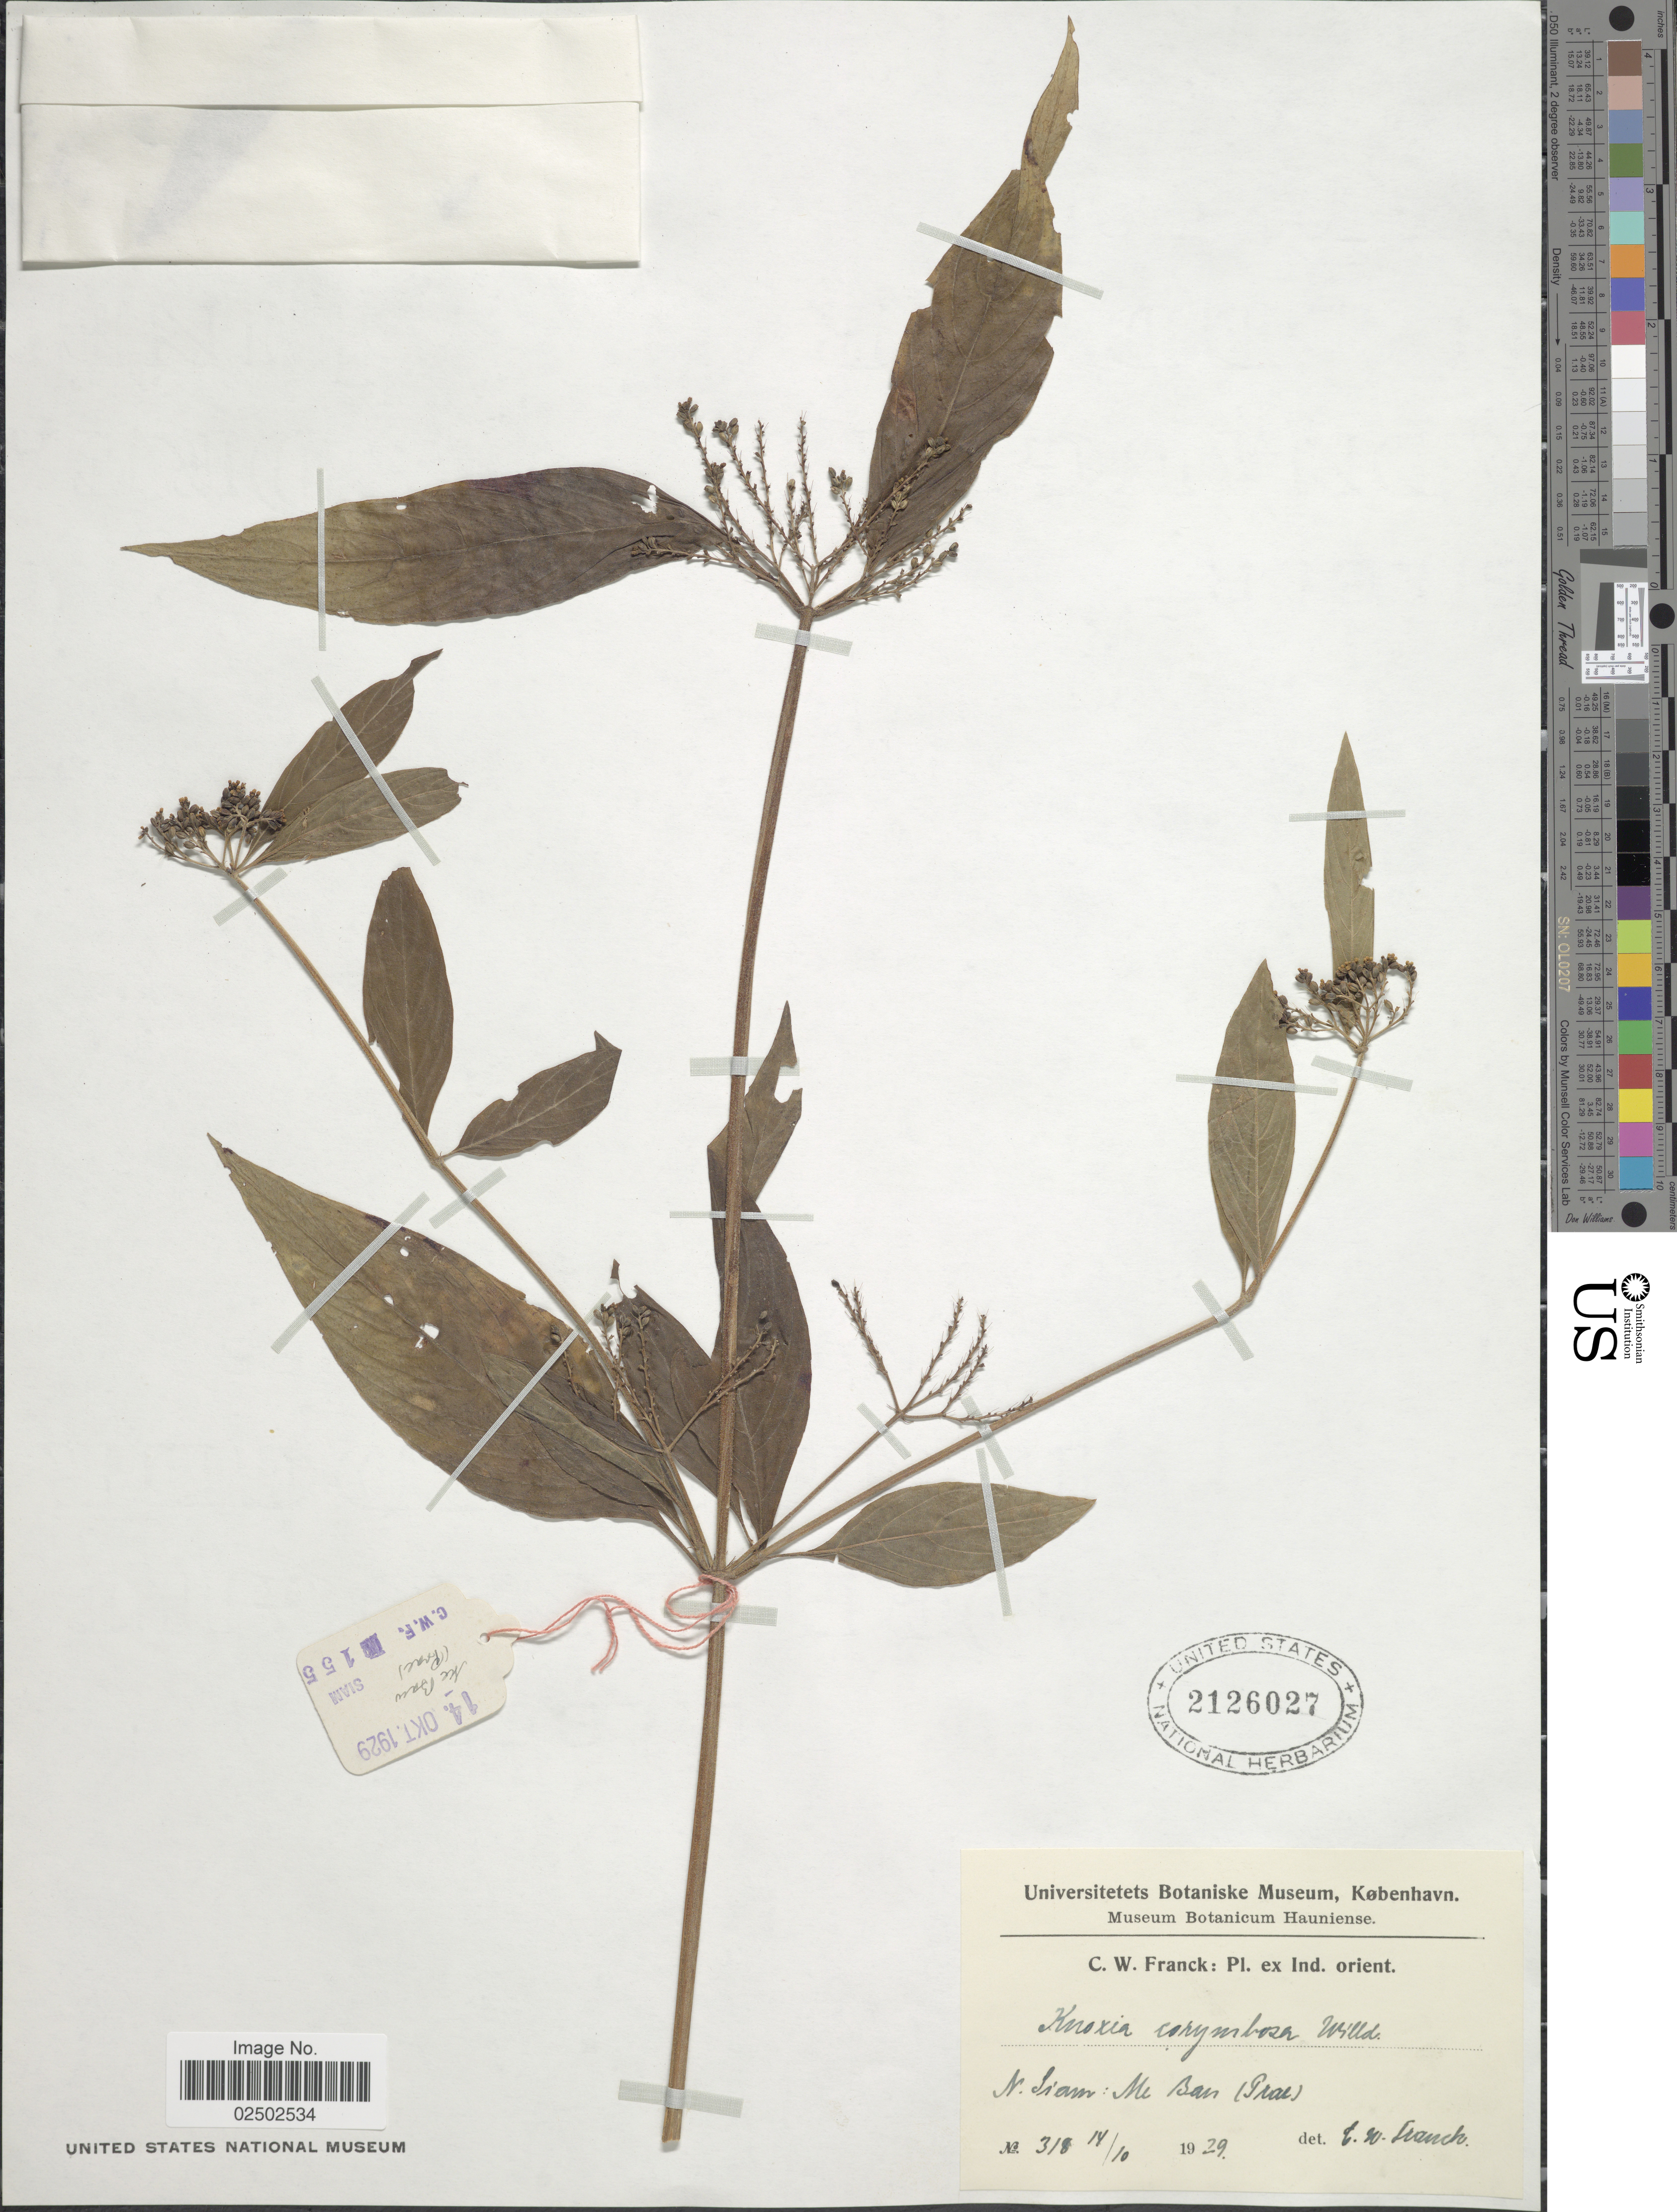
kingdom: Plantae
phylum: Tracheophyta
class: Magnoliopsida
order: Gentianales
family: Rubiaceae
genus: Knoxia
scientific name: Knoxia corymbosa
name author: Willd.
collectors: C. Franck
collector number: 318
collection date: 1929-10-14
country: Thailand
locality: Ind. orient. N. Siam: Me Ban (Prae)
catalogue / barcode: US 2126027